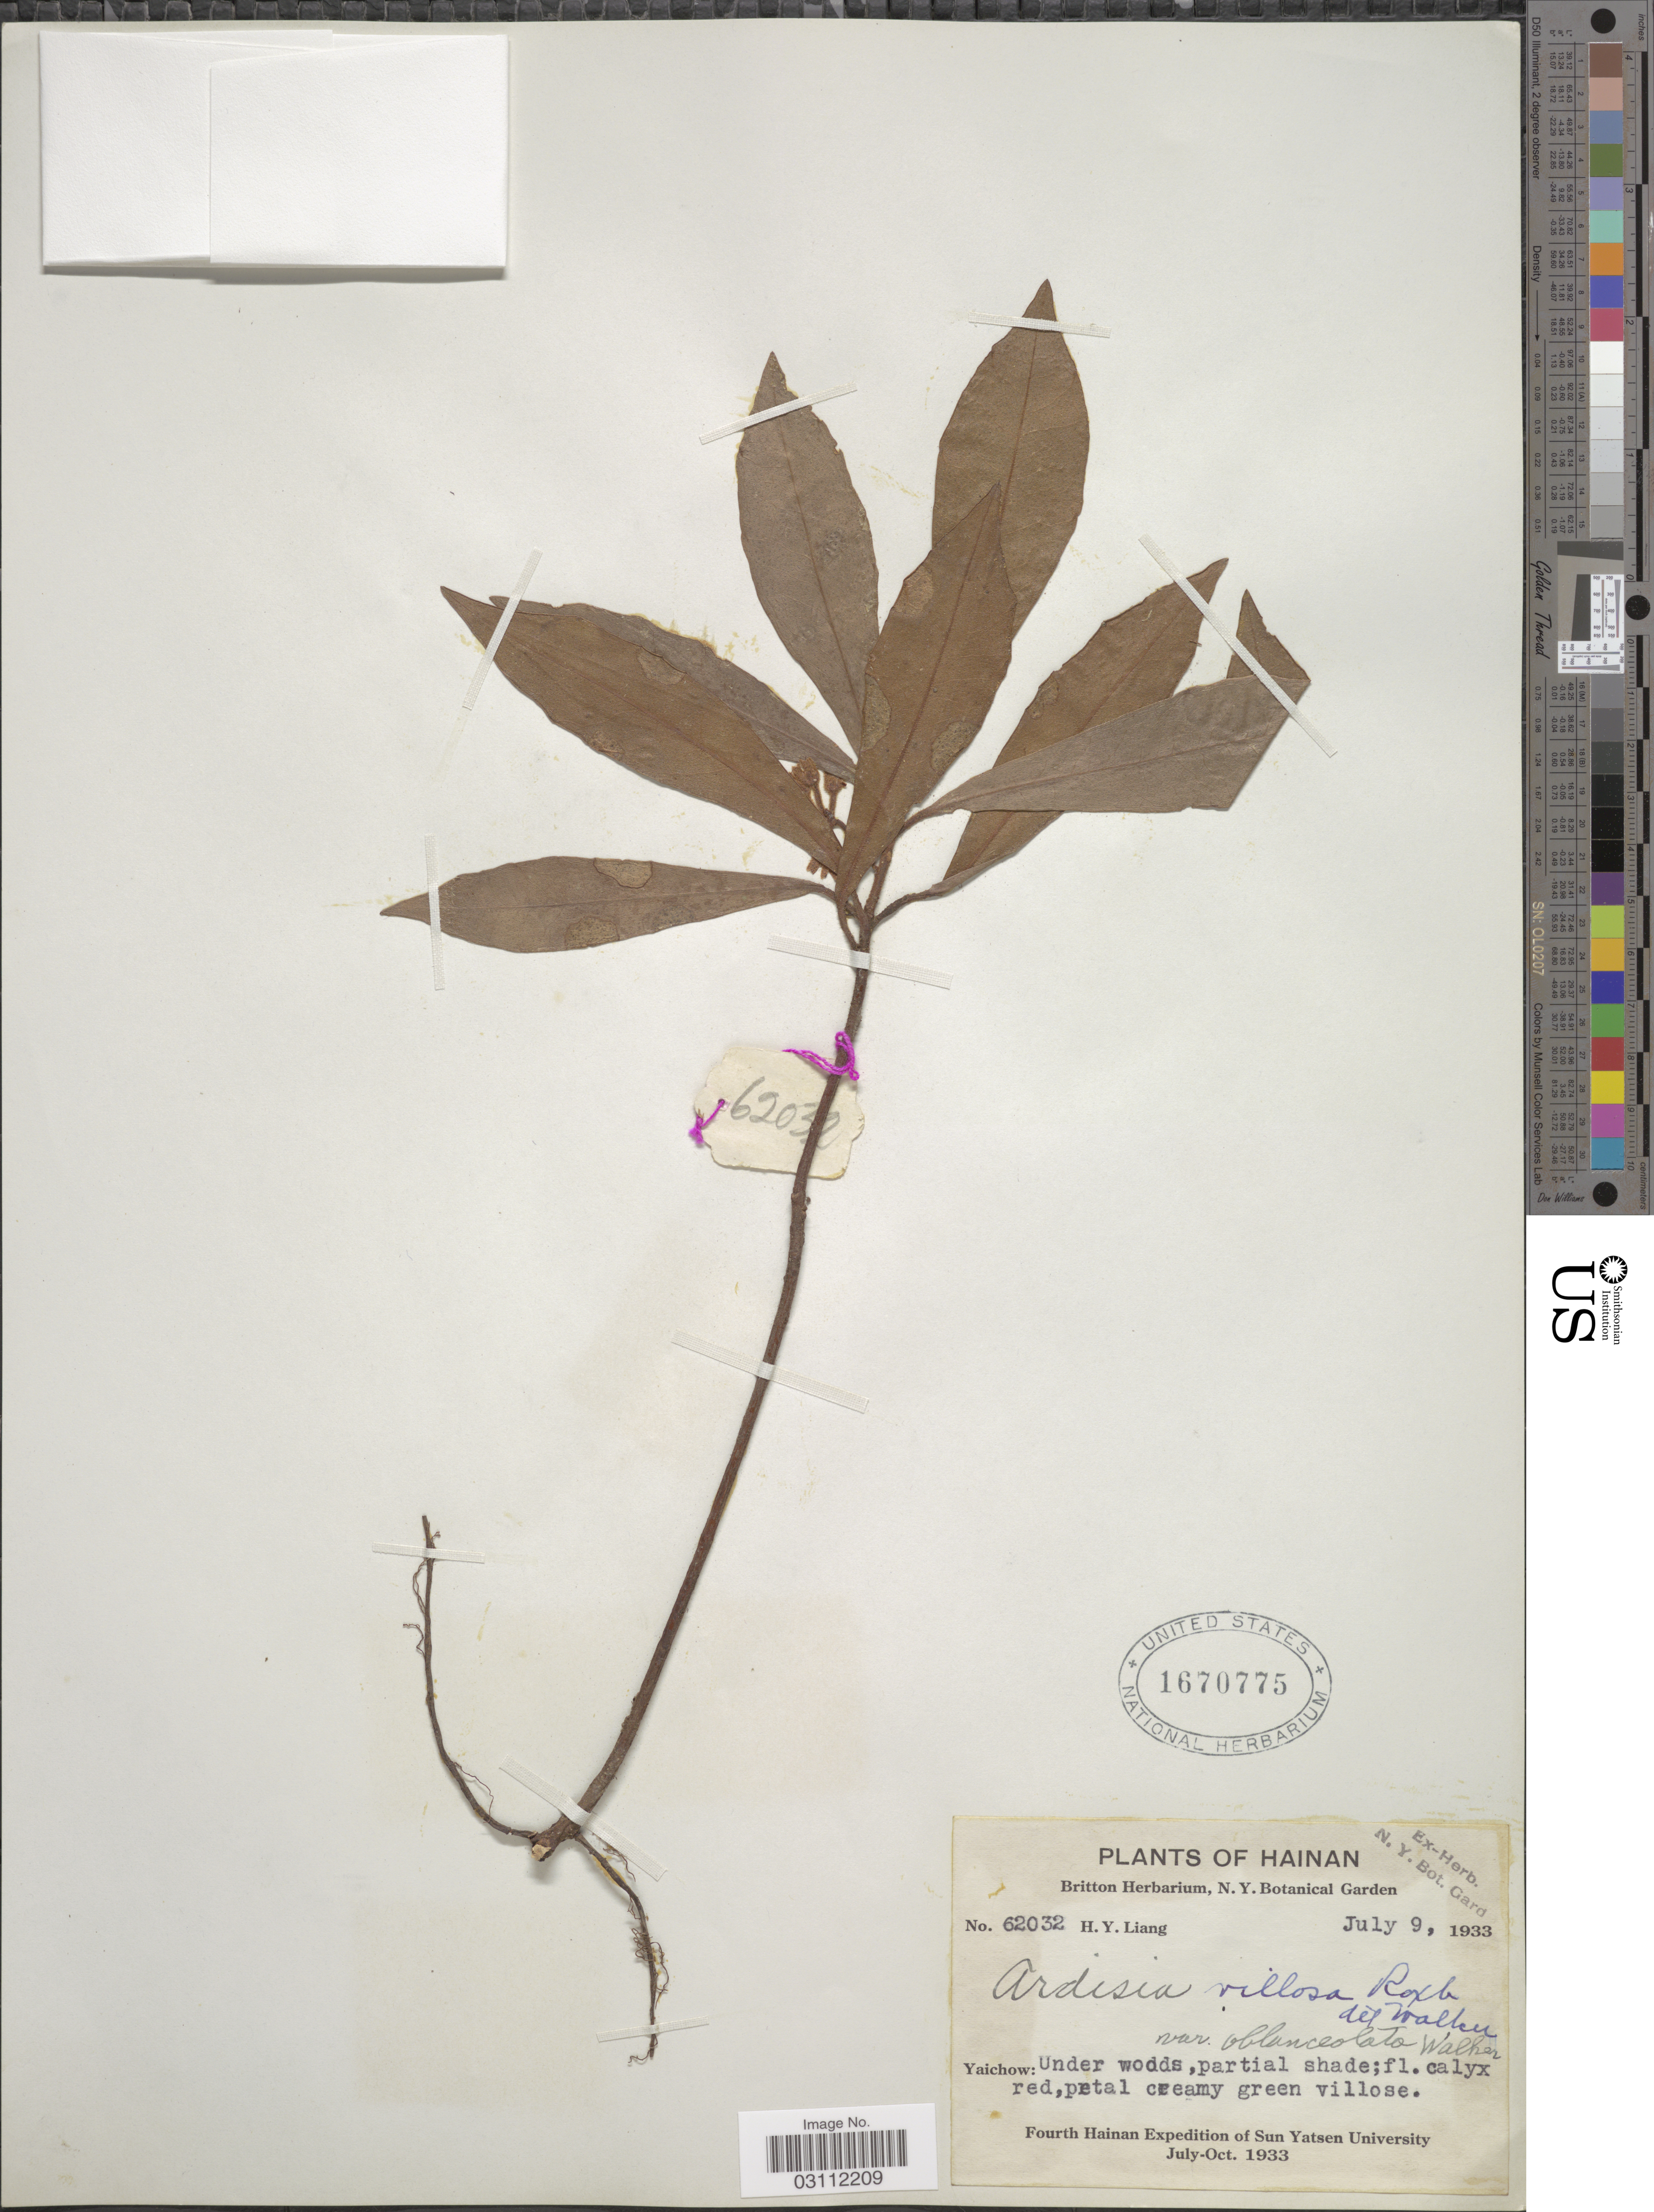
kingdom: Plantae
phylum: Tracheophyta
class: Magnoliopsida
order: Ericales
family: Primulaceae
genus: Ardisia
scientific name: Ardisia villosa var. oblanceolata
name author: E. Walker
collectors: H. Y. Liang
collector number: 62032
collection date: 1933-07-09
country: China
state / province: Hainan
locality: Yaichow.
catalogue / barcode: US 1670775